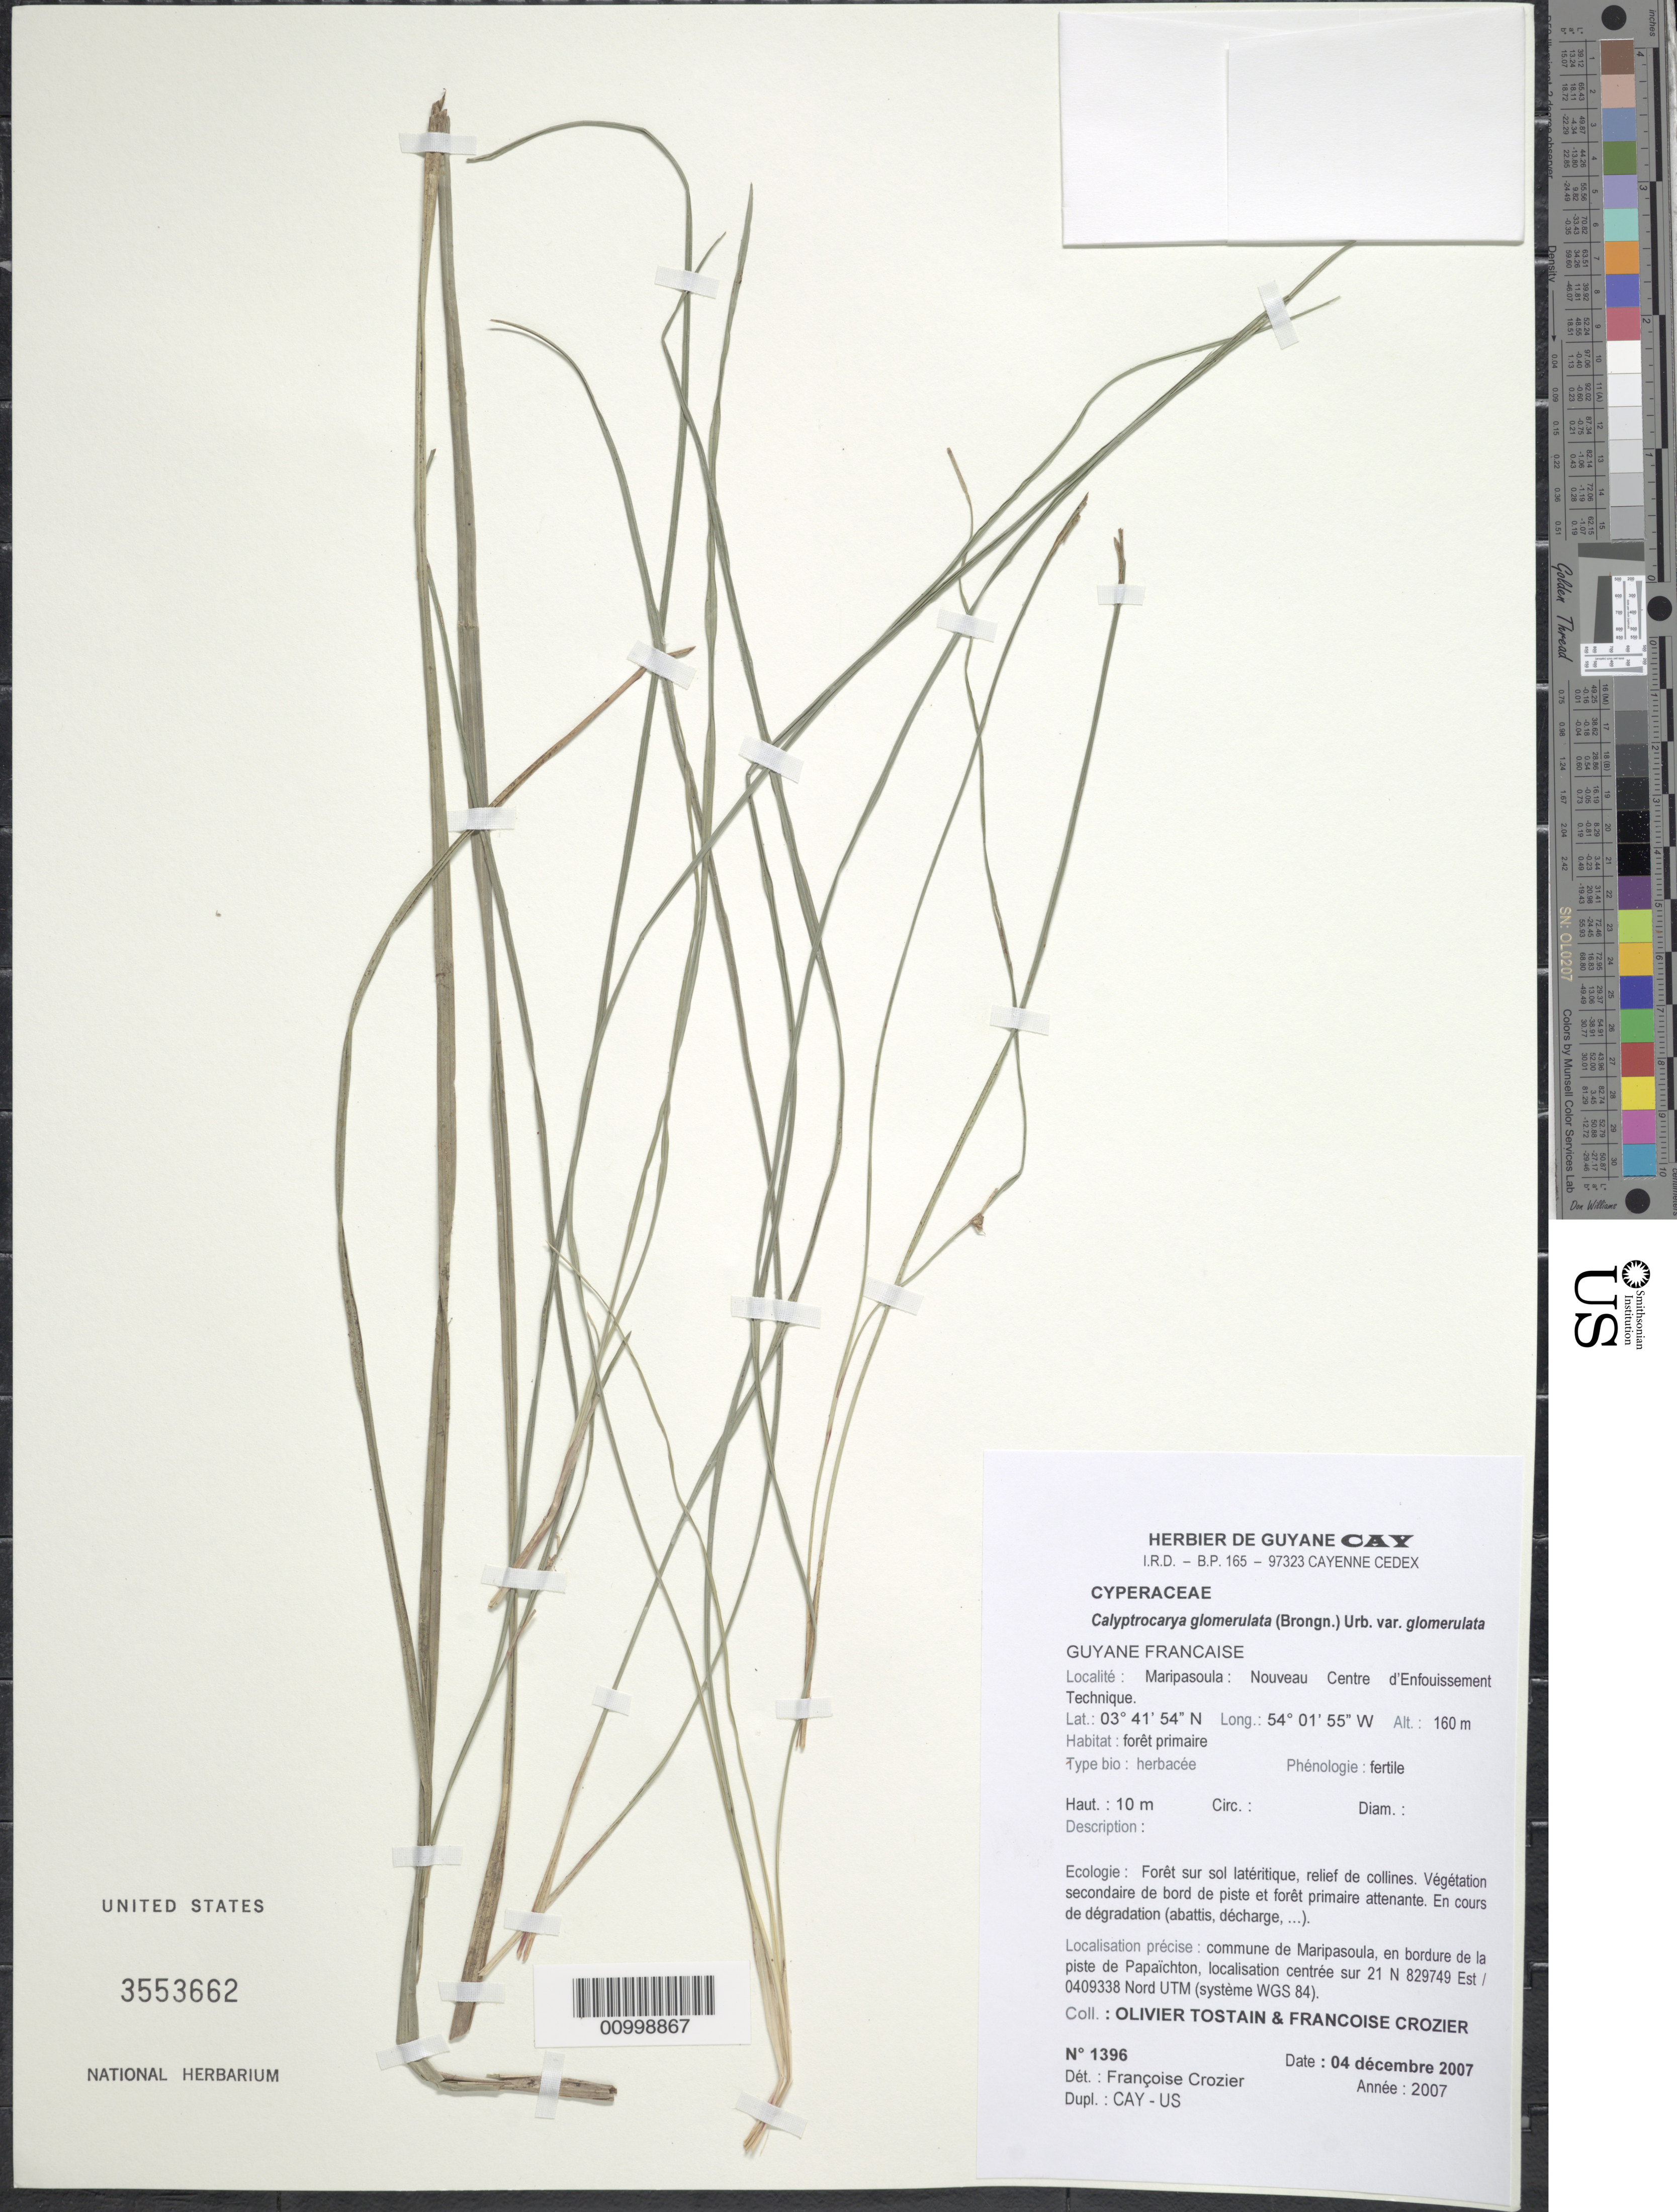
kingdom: Plantae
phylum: Tracheophyta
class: Liliopsida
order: Poales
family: Cyperaceae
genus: Calyptrocarya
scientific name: Calyptrocarya glomerulata var. glomerulata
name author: (Brongn.) Urb.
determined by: Crozier, F.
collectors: O. Tostain & F. Crozier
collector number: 1396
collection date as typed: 4-Dec-07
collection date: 2007-12-04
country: French Guiana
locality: Maripasoula: Noveau Centre d'Enfouissement Technique; commune de Marpasoula, en bordure de la piste de Papaïchton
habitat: Foret primaire. Foret sur sol lateritique, relief de collines. En cours de degredation (abattis, decharge)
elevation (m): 160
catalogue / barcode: US 3553662